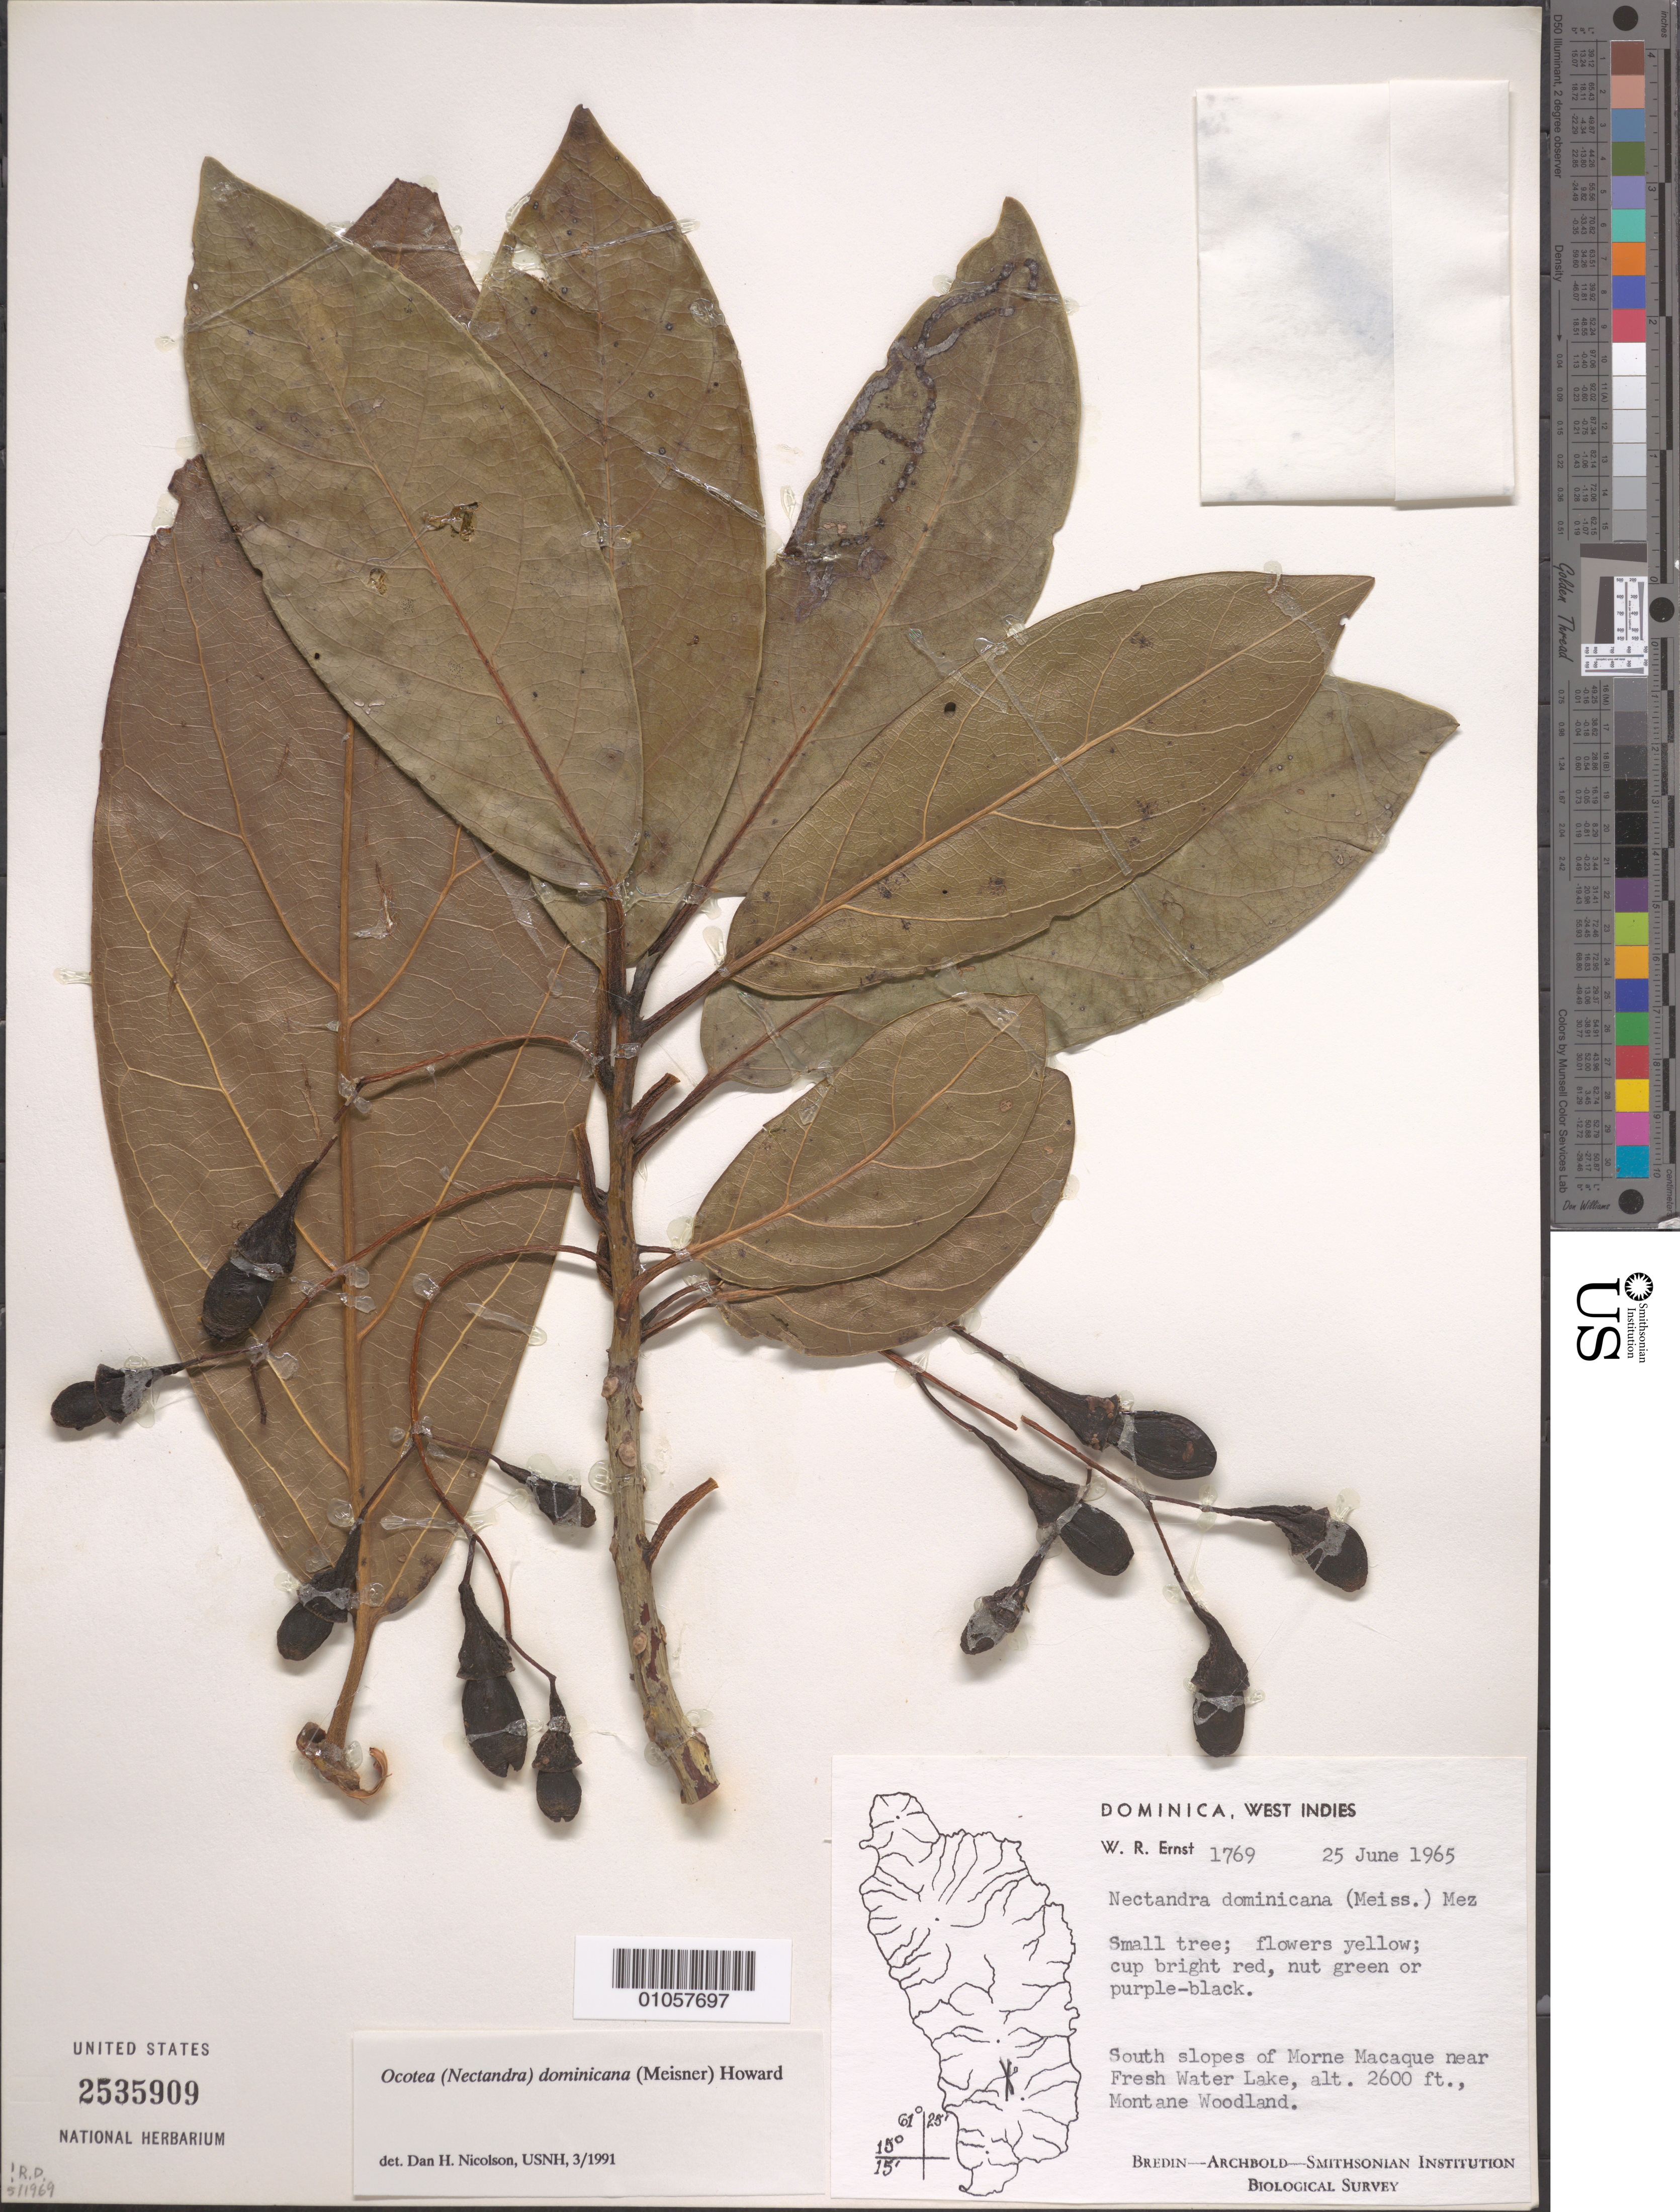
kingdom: Plantae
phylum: Tracheophyta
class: Magnoliopsida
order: Laurales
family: Lauraceae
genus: Ocotea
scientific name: Ocotea dominicana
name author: (Meisn.) R.A. Howard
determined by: Nicolson, Dan H.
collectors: W. R. Ernst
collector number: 1769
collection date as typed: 25 Jun 1965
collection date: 1965-06-25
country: Dominica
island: Dominica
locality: Morne Macaque, south slope, near Fresh Water lake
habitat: Montane woodland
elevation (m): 792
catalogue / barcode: US 2535909